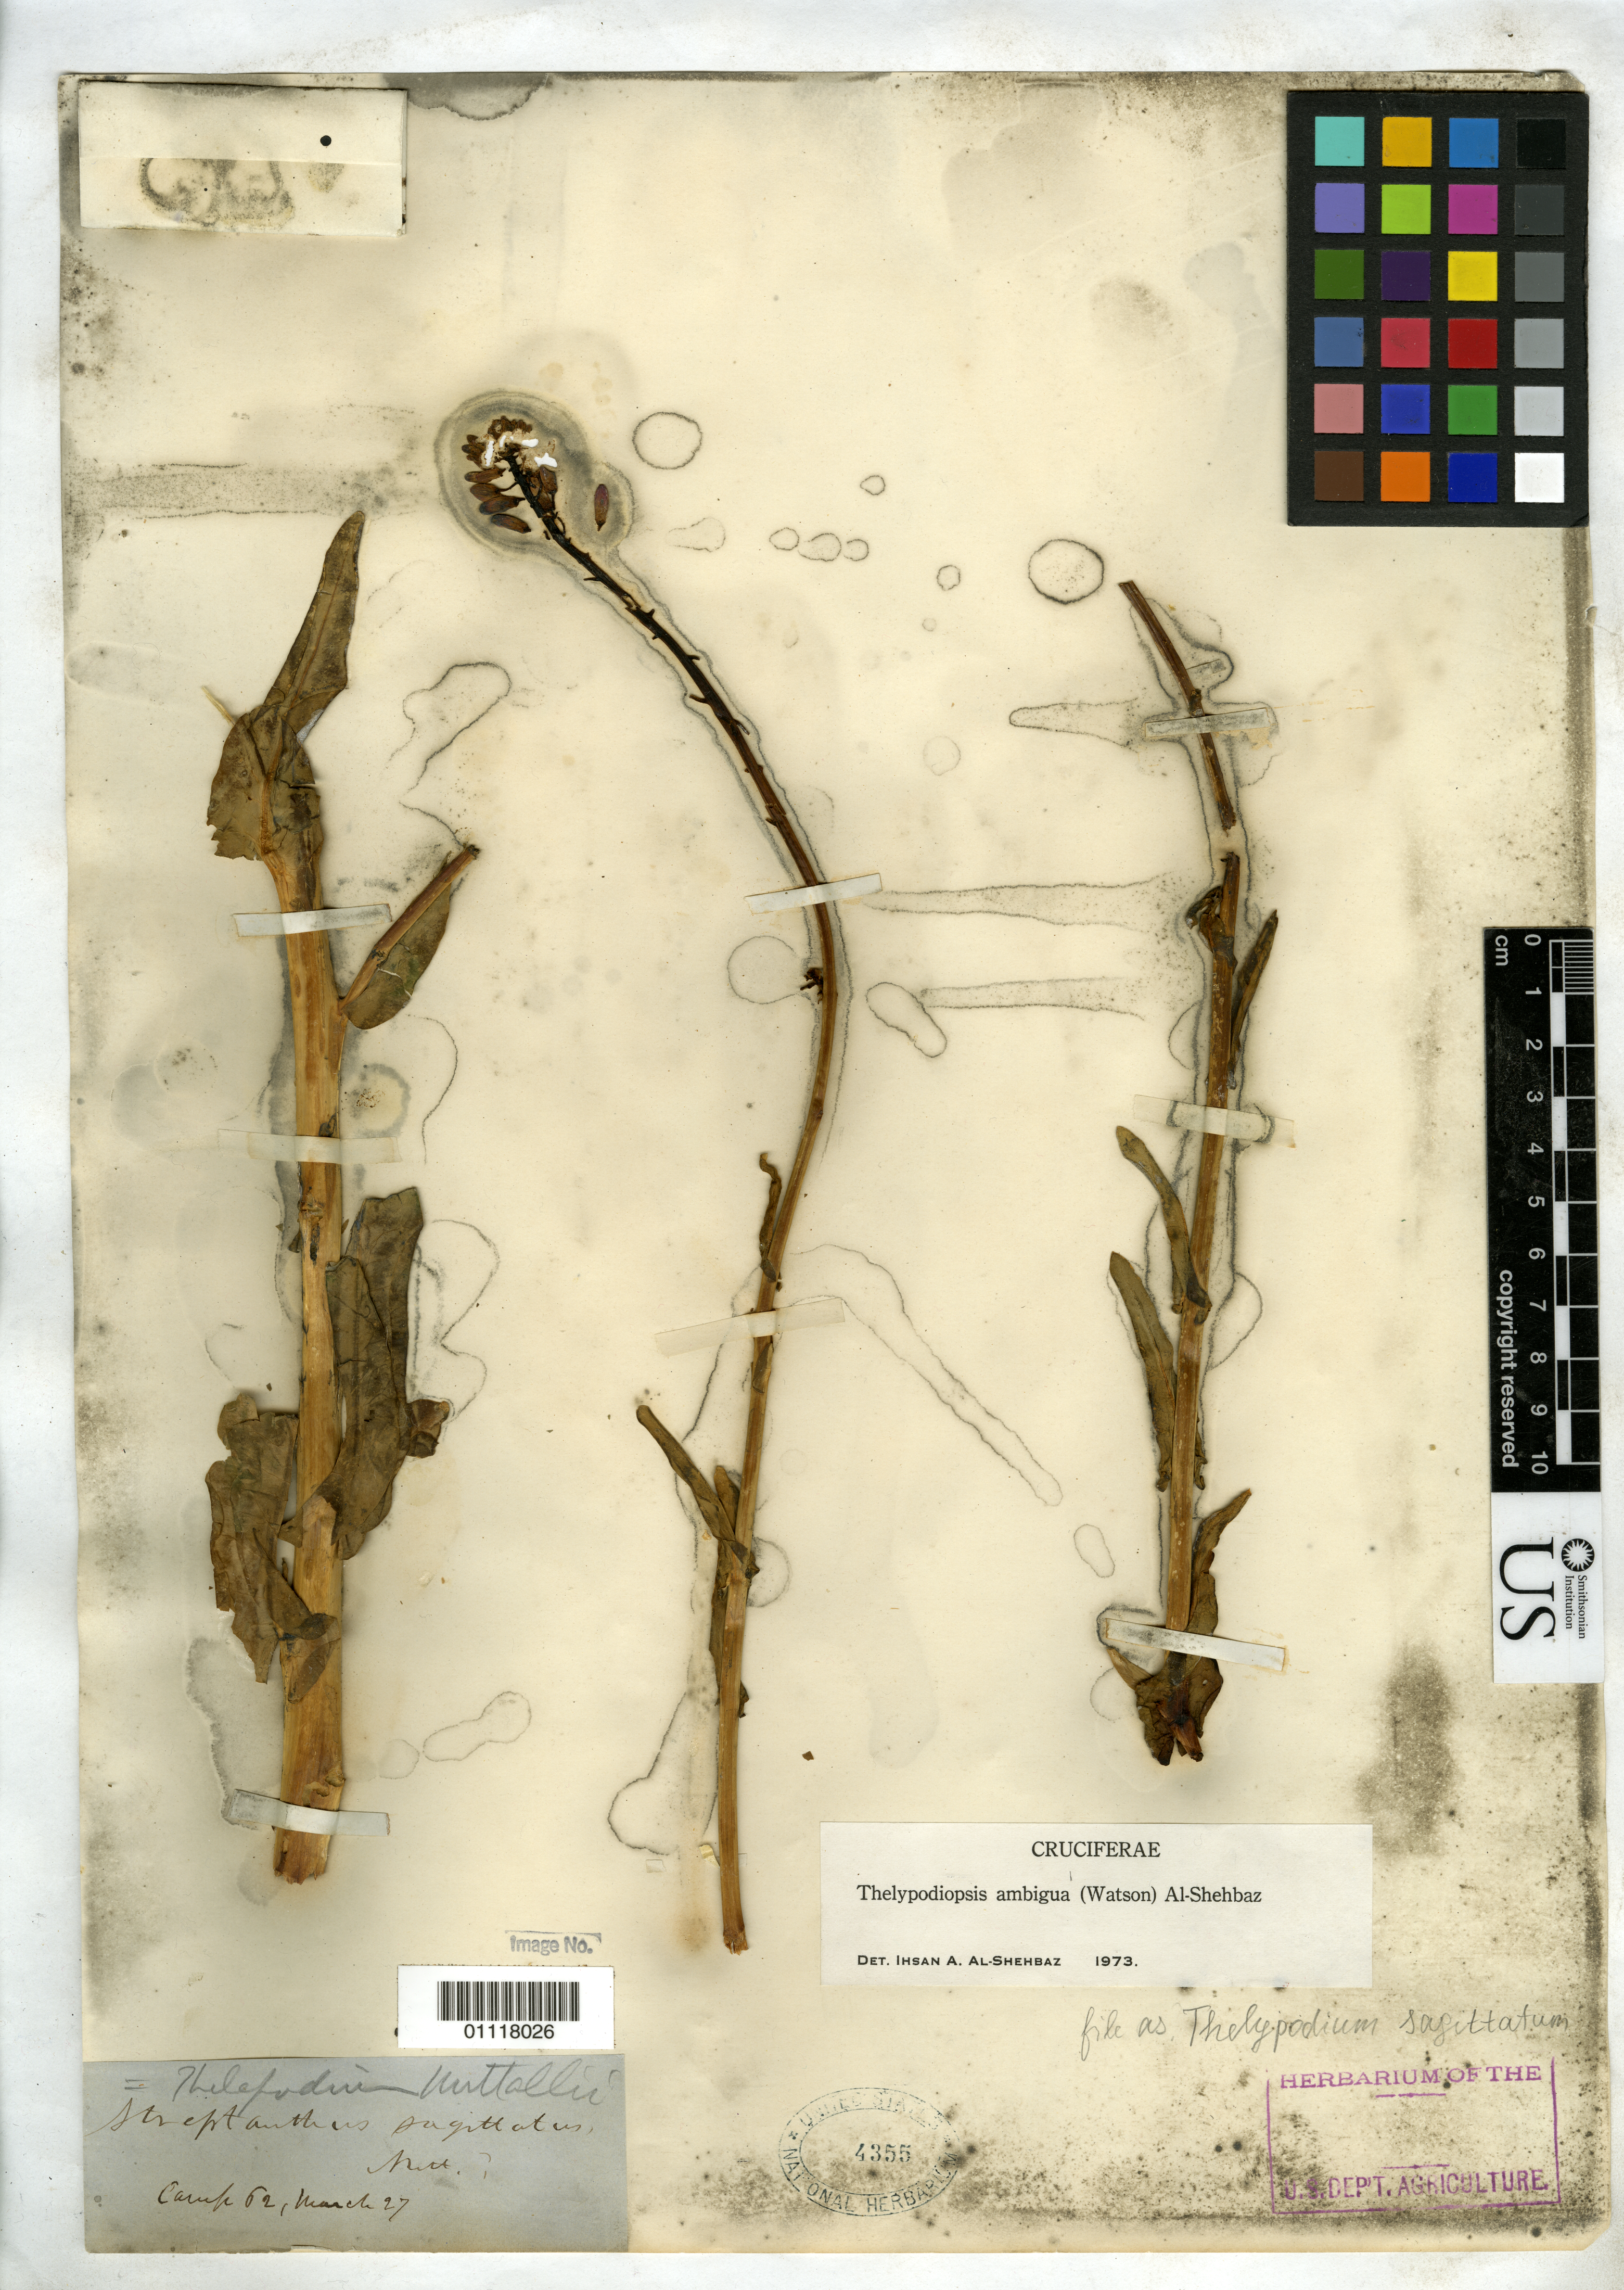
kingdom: Plantae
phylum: Tracheophyta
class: Magnoliopsida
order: Brassicales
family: Brassicaceae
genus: Thelypodium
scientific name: Thelypodium sagittatum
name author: (Nutt.) Endl.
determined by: Al-Shehbaz, I. A., (MO), Missouri Botanical Garden (UNITED STATES)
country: United States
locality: Camp 62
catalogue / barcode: US 4455